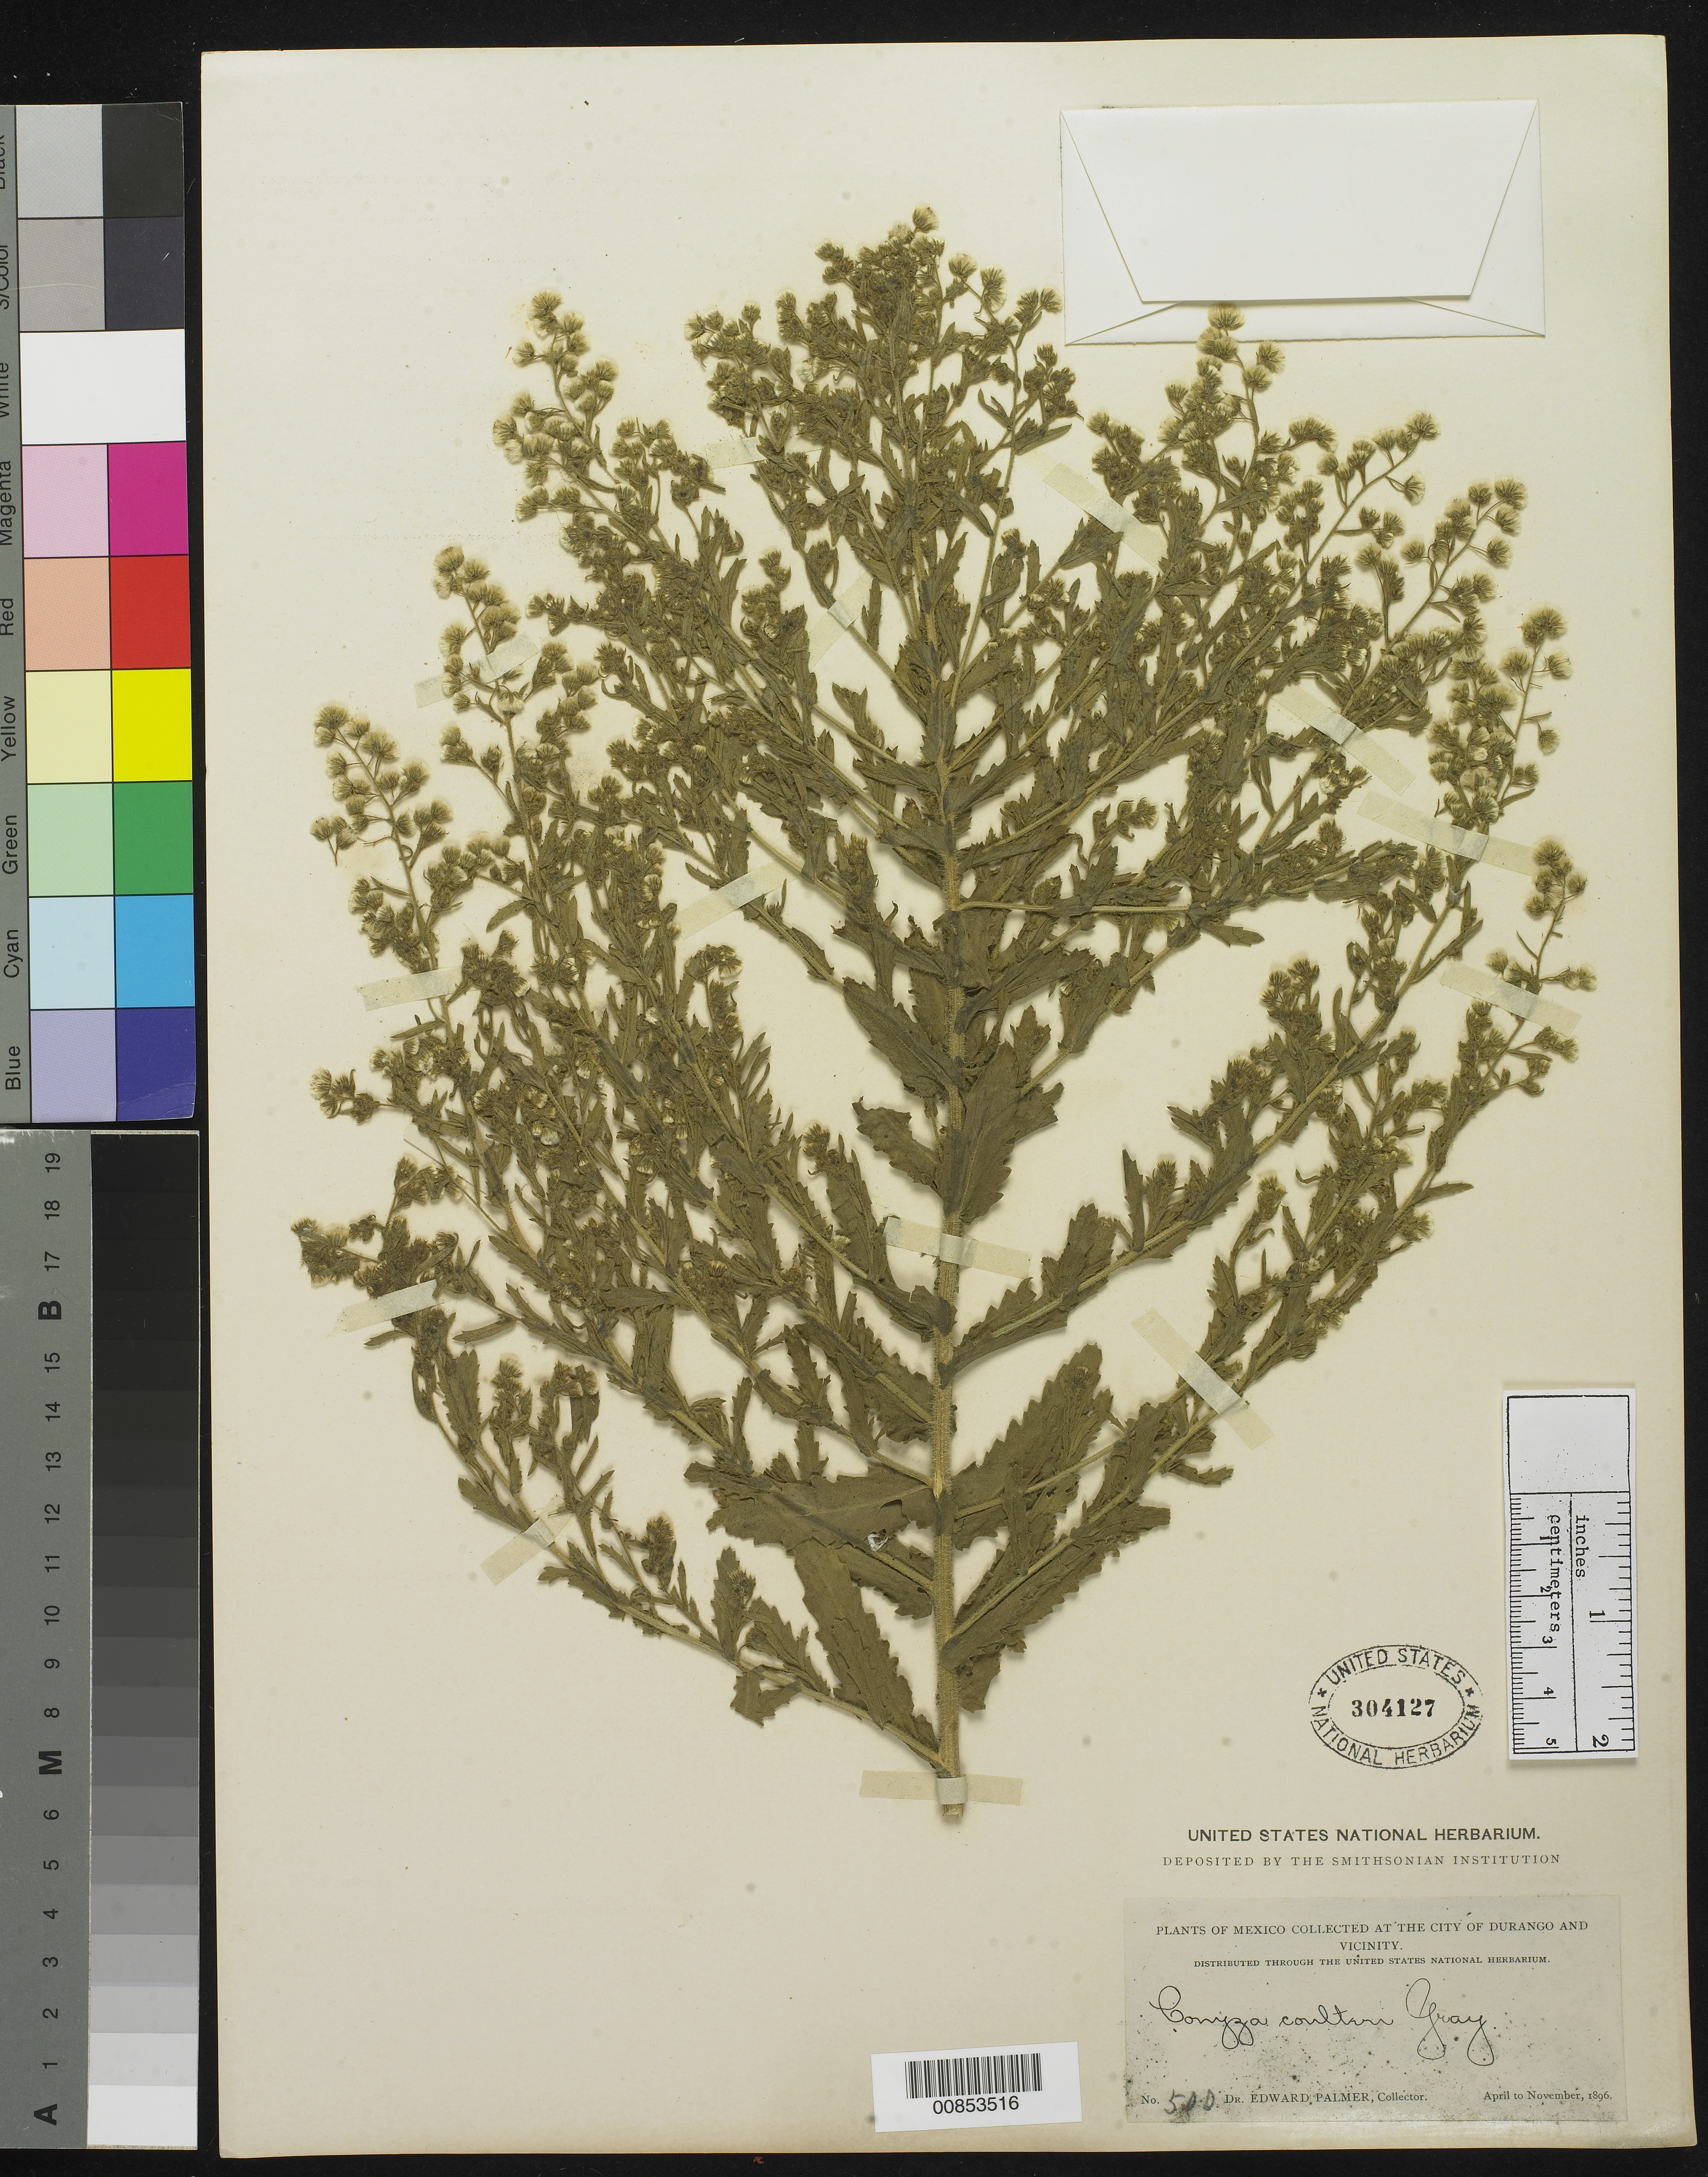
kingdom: Plantae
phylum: Tracheophyta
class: Magnoliopsida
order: Asterales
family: Asteraceae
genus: Conyza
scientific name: Conyza coulteri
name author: A. Gray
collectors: E. Palmer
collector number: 500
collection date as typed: Apr 1896 to -- Nov 1896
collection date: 1896-04/1896-11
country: Mexico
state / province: Durango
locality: City of Durango and vicinity.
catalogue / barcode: US 304127